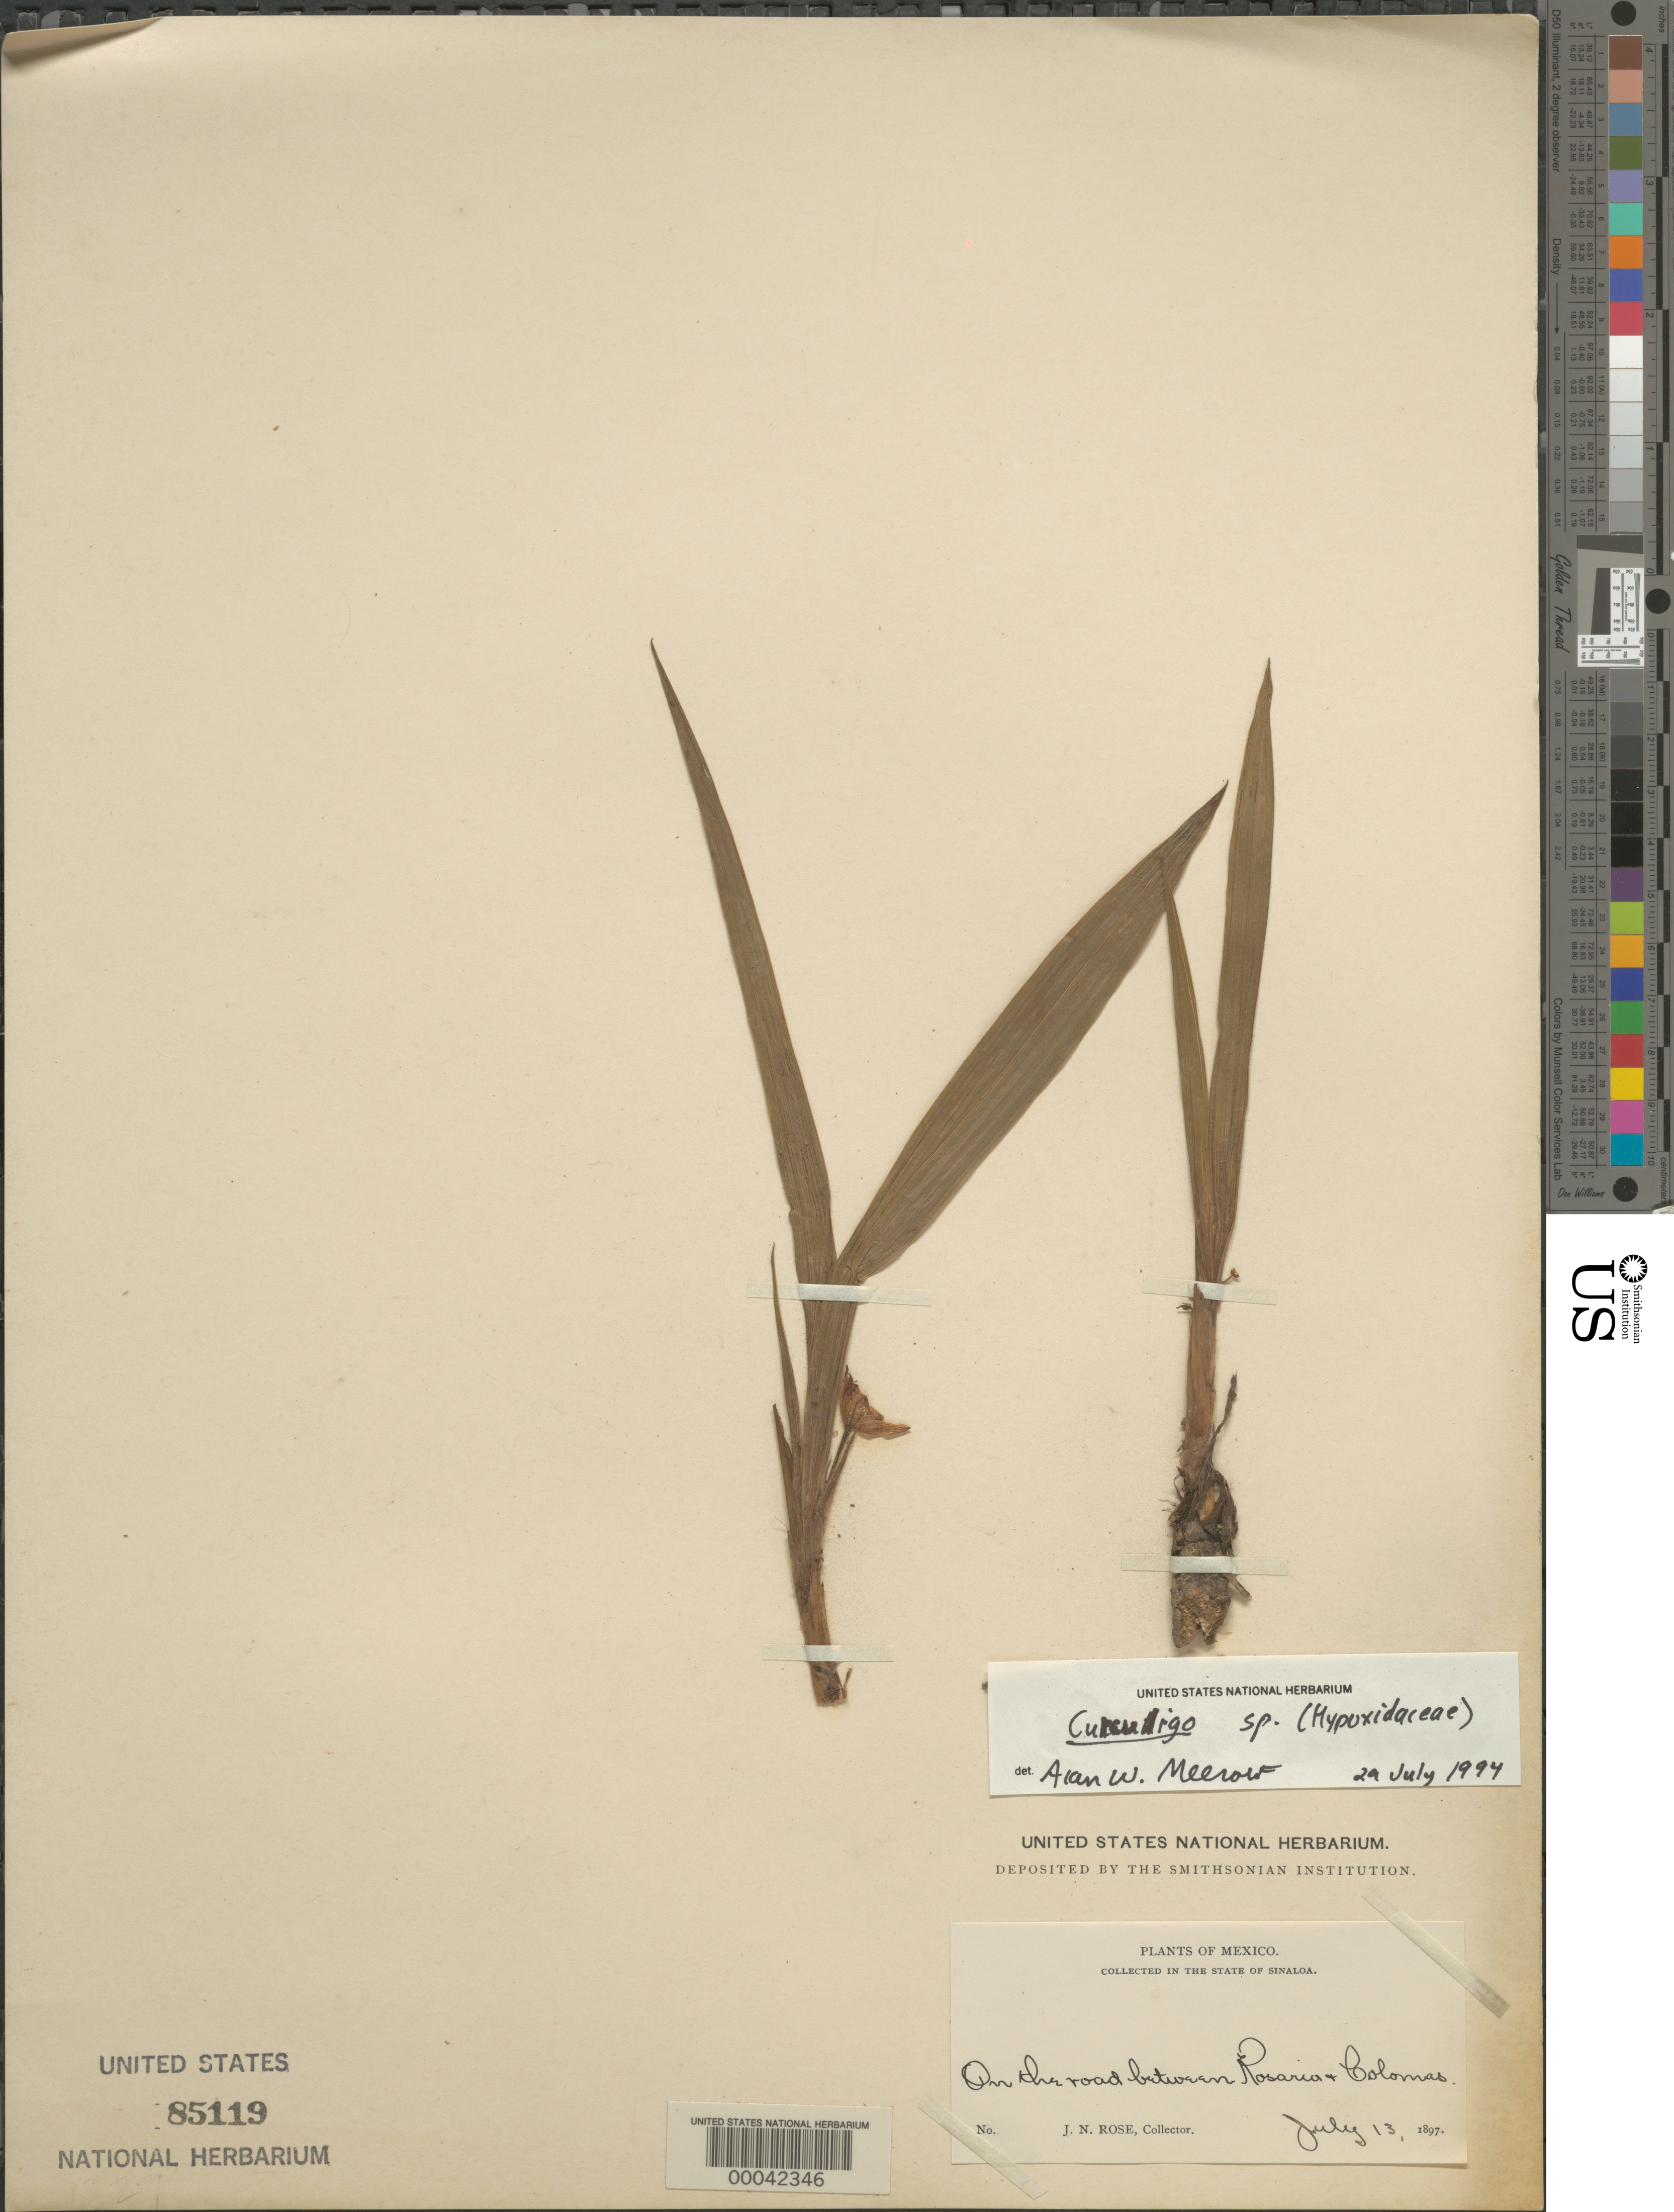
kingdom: Plantae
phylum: Tracheophyta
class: Liliopsida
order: Asparagales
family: Hypoxidaceae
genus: Curculigo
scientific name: Curculigo sp.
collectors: J. N. Rose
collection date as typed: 13 Jul 1897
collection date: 1897-07-13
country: Mexico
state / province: Sinaloa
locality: On the road between rosaria and colomas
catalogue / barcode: US 85119